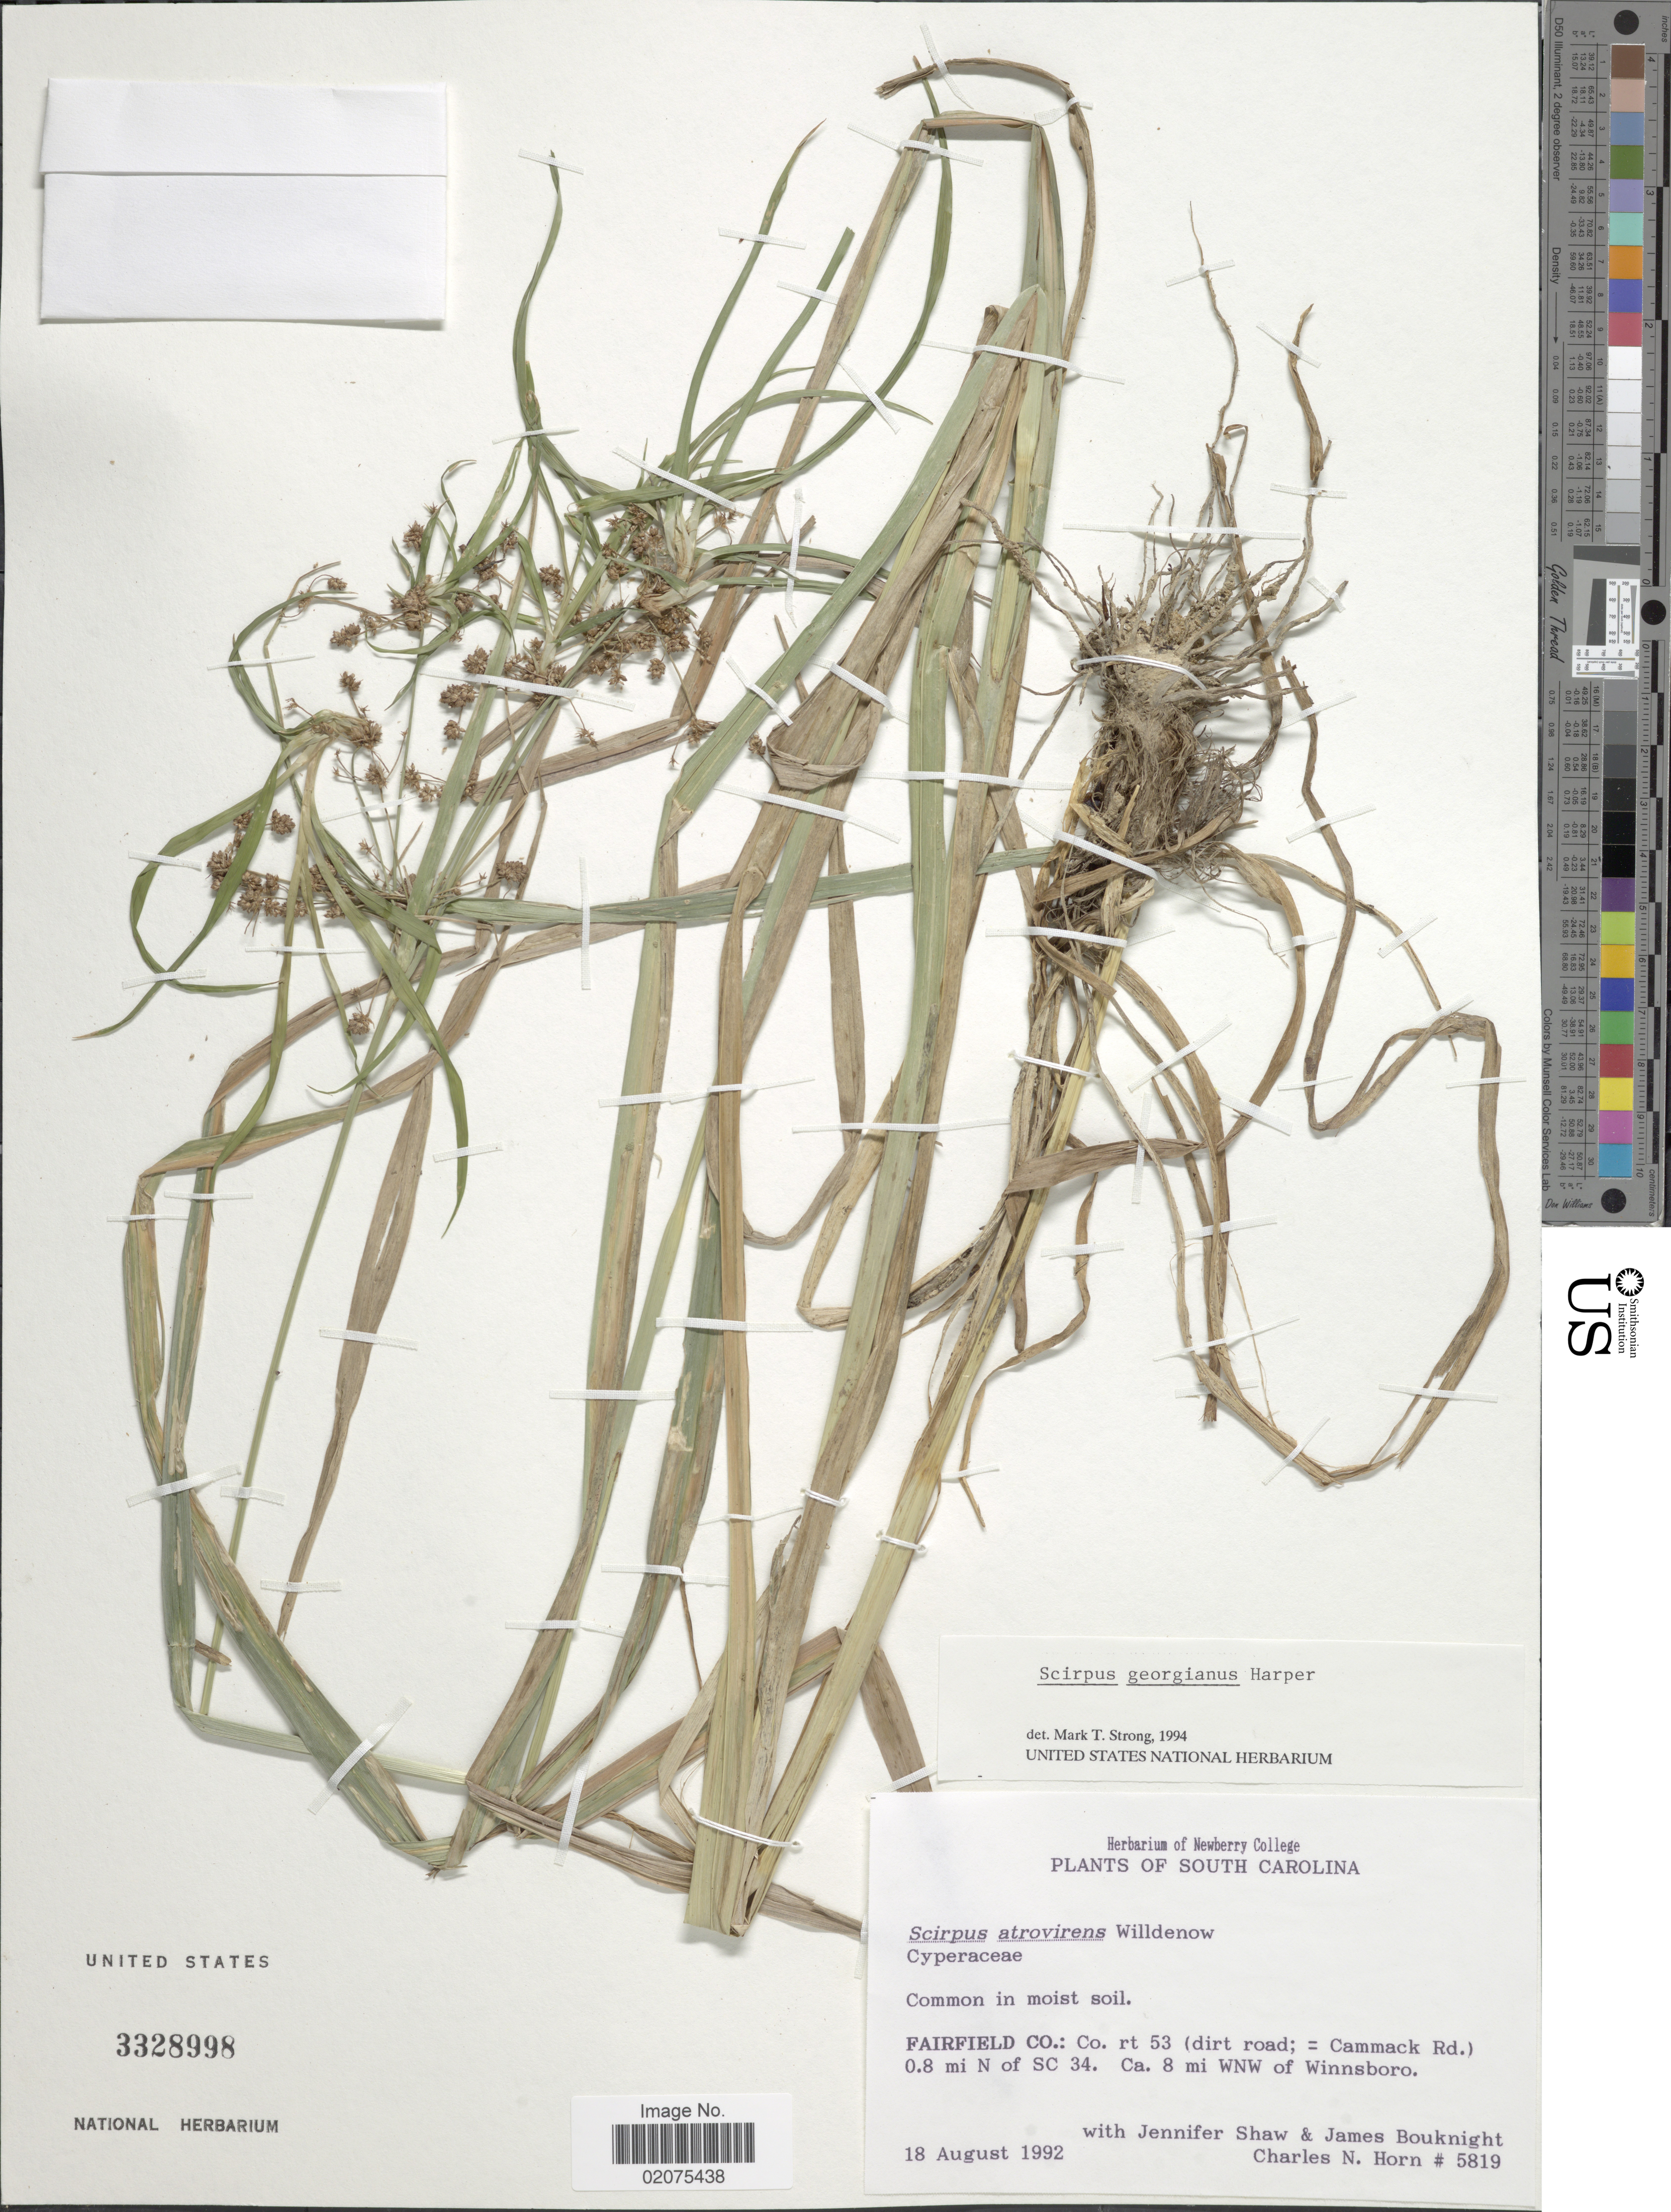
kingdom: Plantae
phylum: Tracheophyta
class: Liliopsida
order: Poales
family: Cyperaceae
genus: Scirpus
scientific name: Scirpus georgianus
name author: R.M. Harper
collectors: J. Shaw & J. Bouknight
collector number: Charles N. Horn5819?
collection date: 1992-08-18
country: United States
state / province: South Carolina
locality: Fairfield Co.: Co rt 53 (dirt road; = Cammack Rd.) 0.8 mi N of SC 34. Ca. 8 mi WNW of Winnsboro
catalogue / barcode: US 3328998